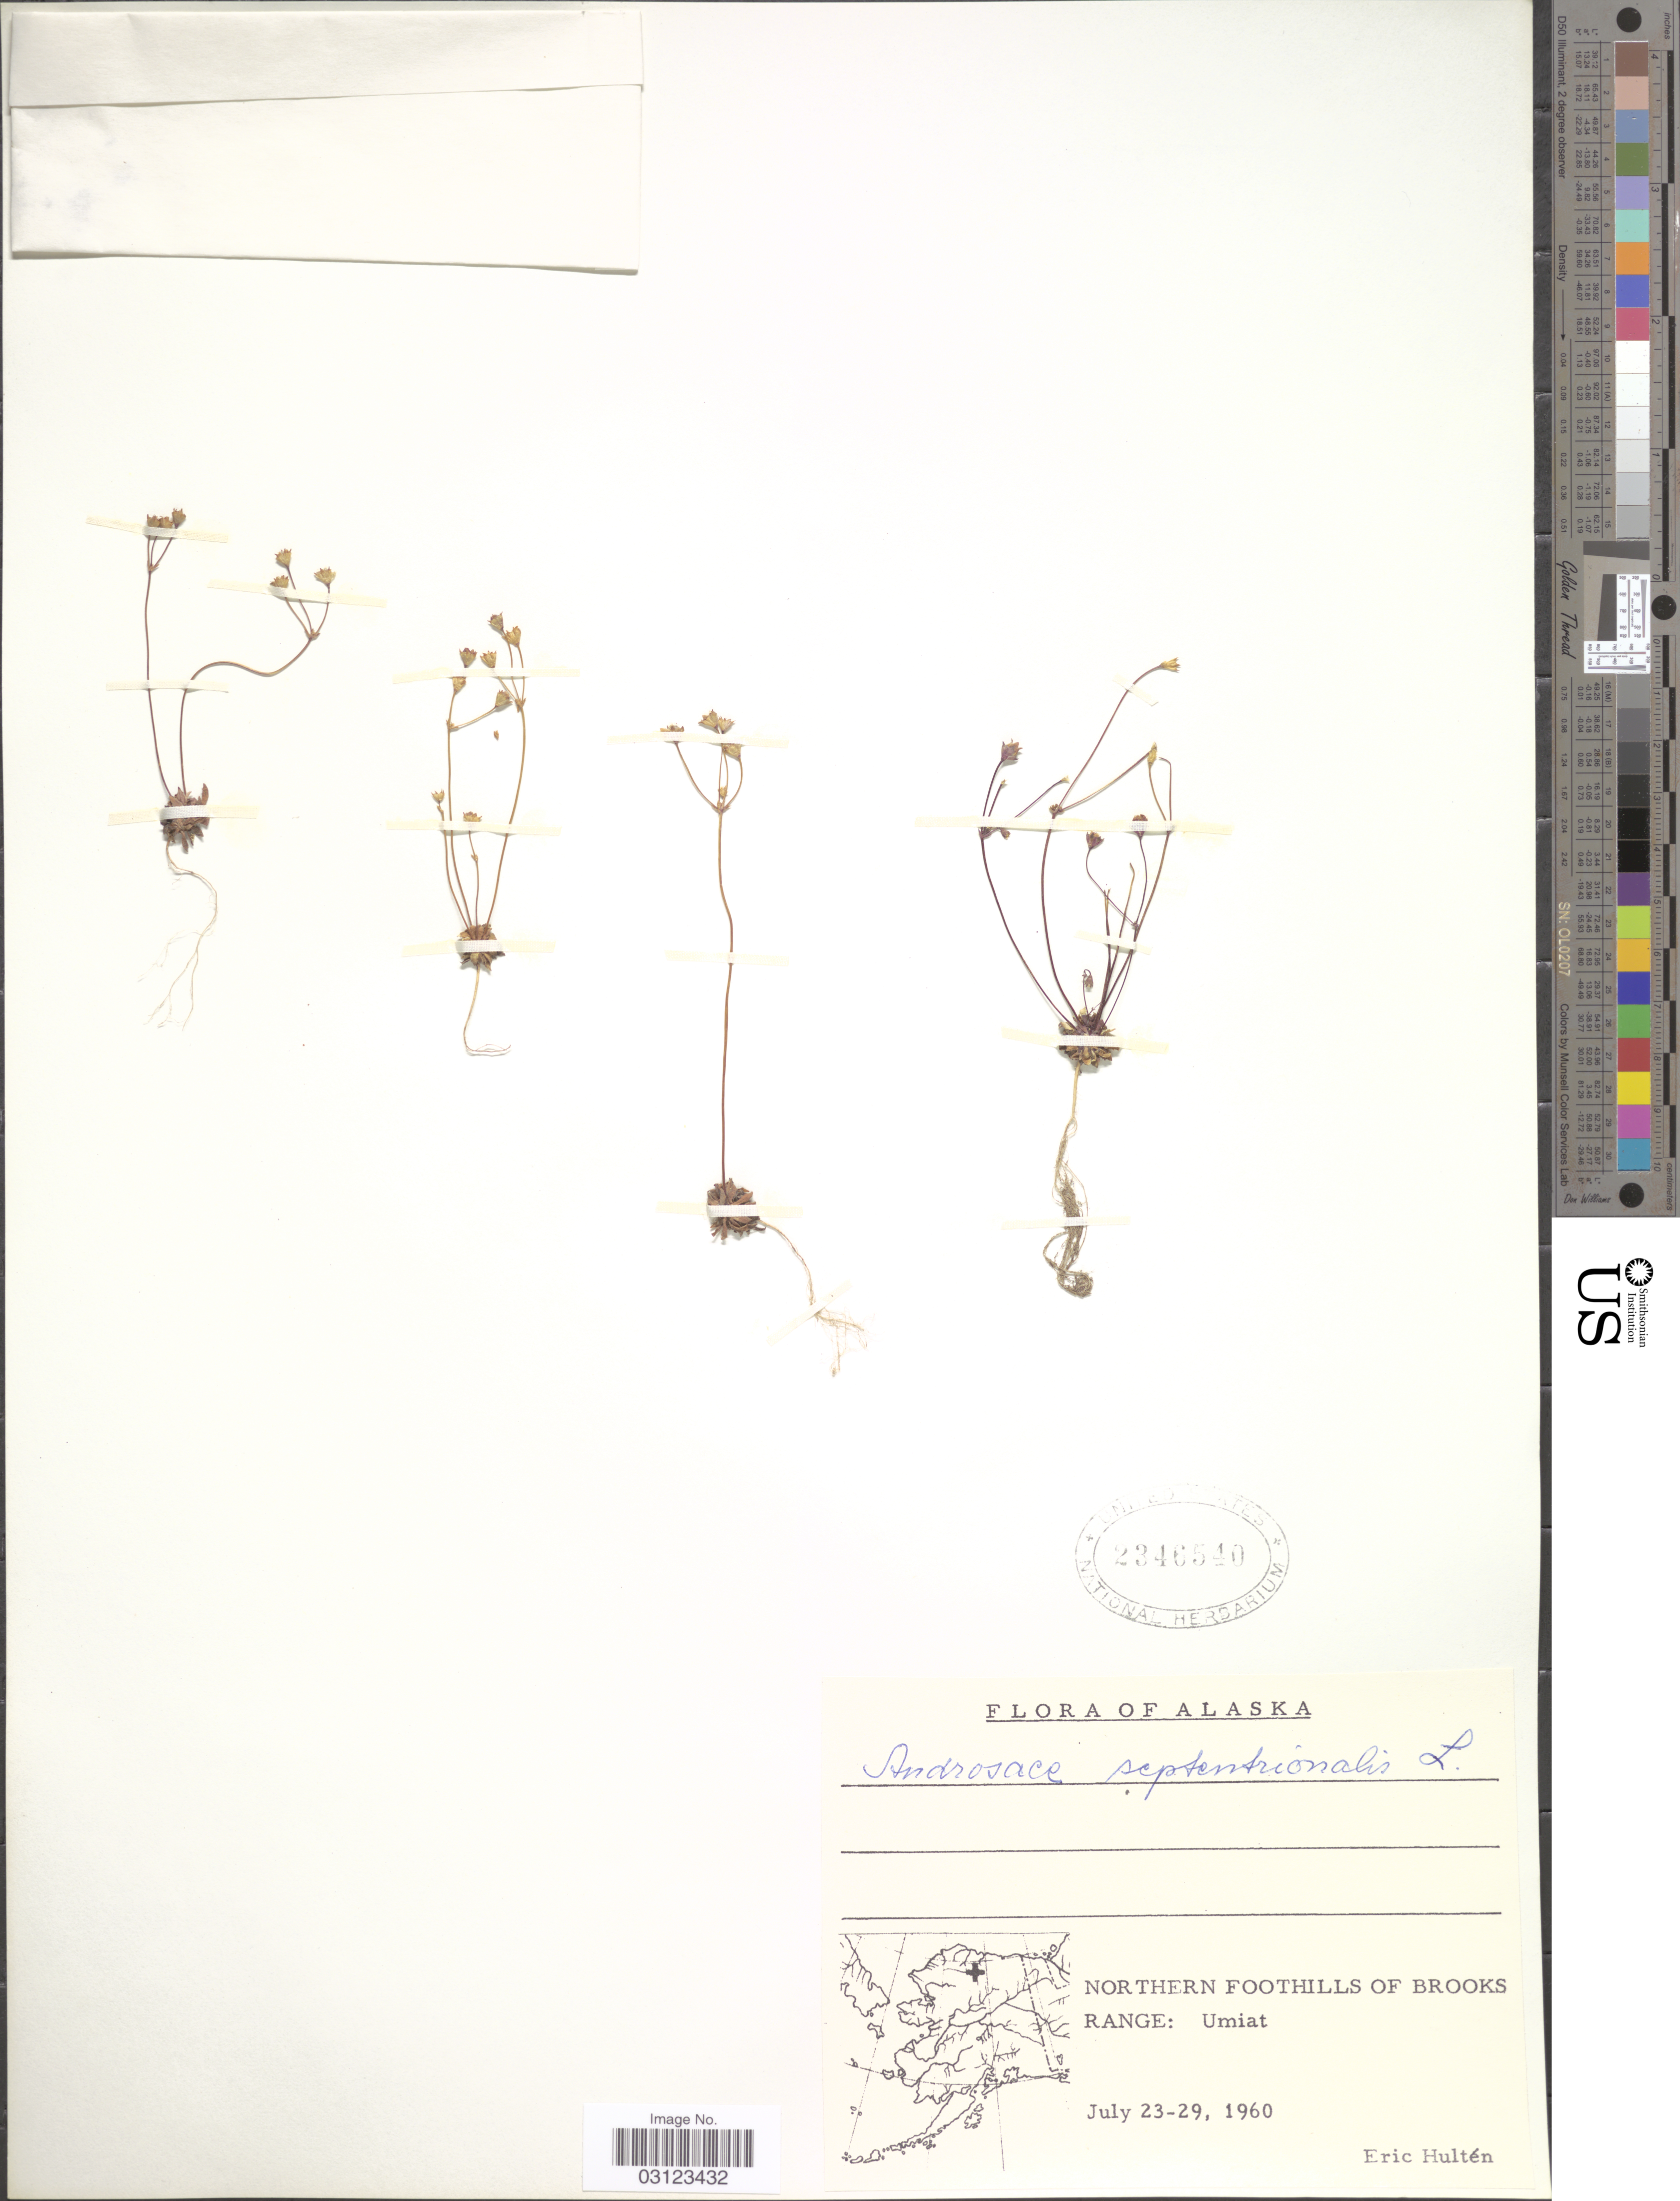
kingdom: Plantae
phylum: Tracheophyta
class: Magnoliopsida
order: Ericales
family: Primulaceae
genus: Androsace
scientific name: Androsace septentrionalis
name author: L.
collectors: E. G. Hultén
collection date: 1960-07-23/1960-07-29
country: United States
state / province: Alaska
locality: Northern Foothills of Brooks Range: Umiat.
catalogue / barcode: US 2346540